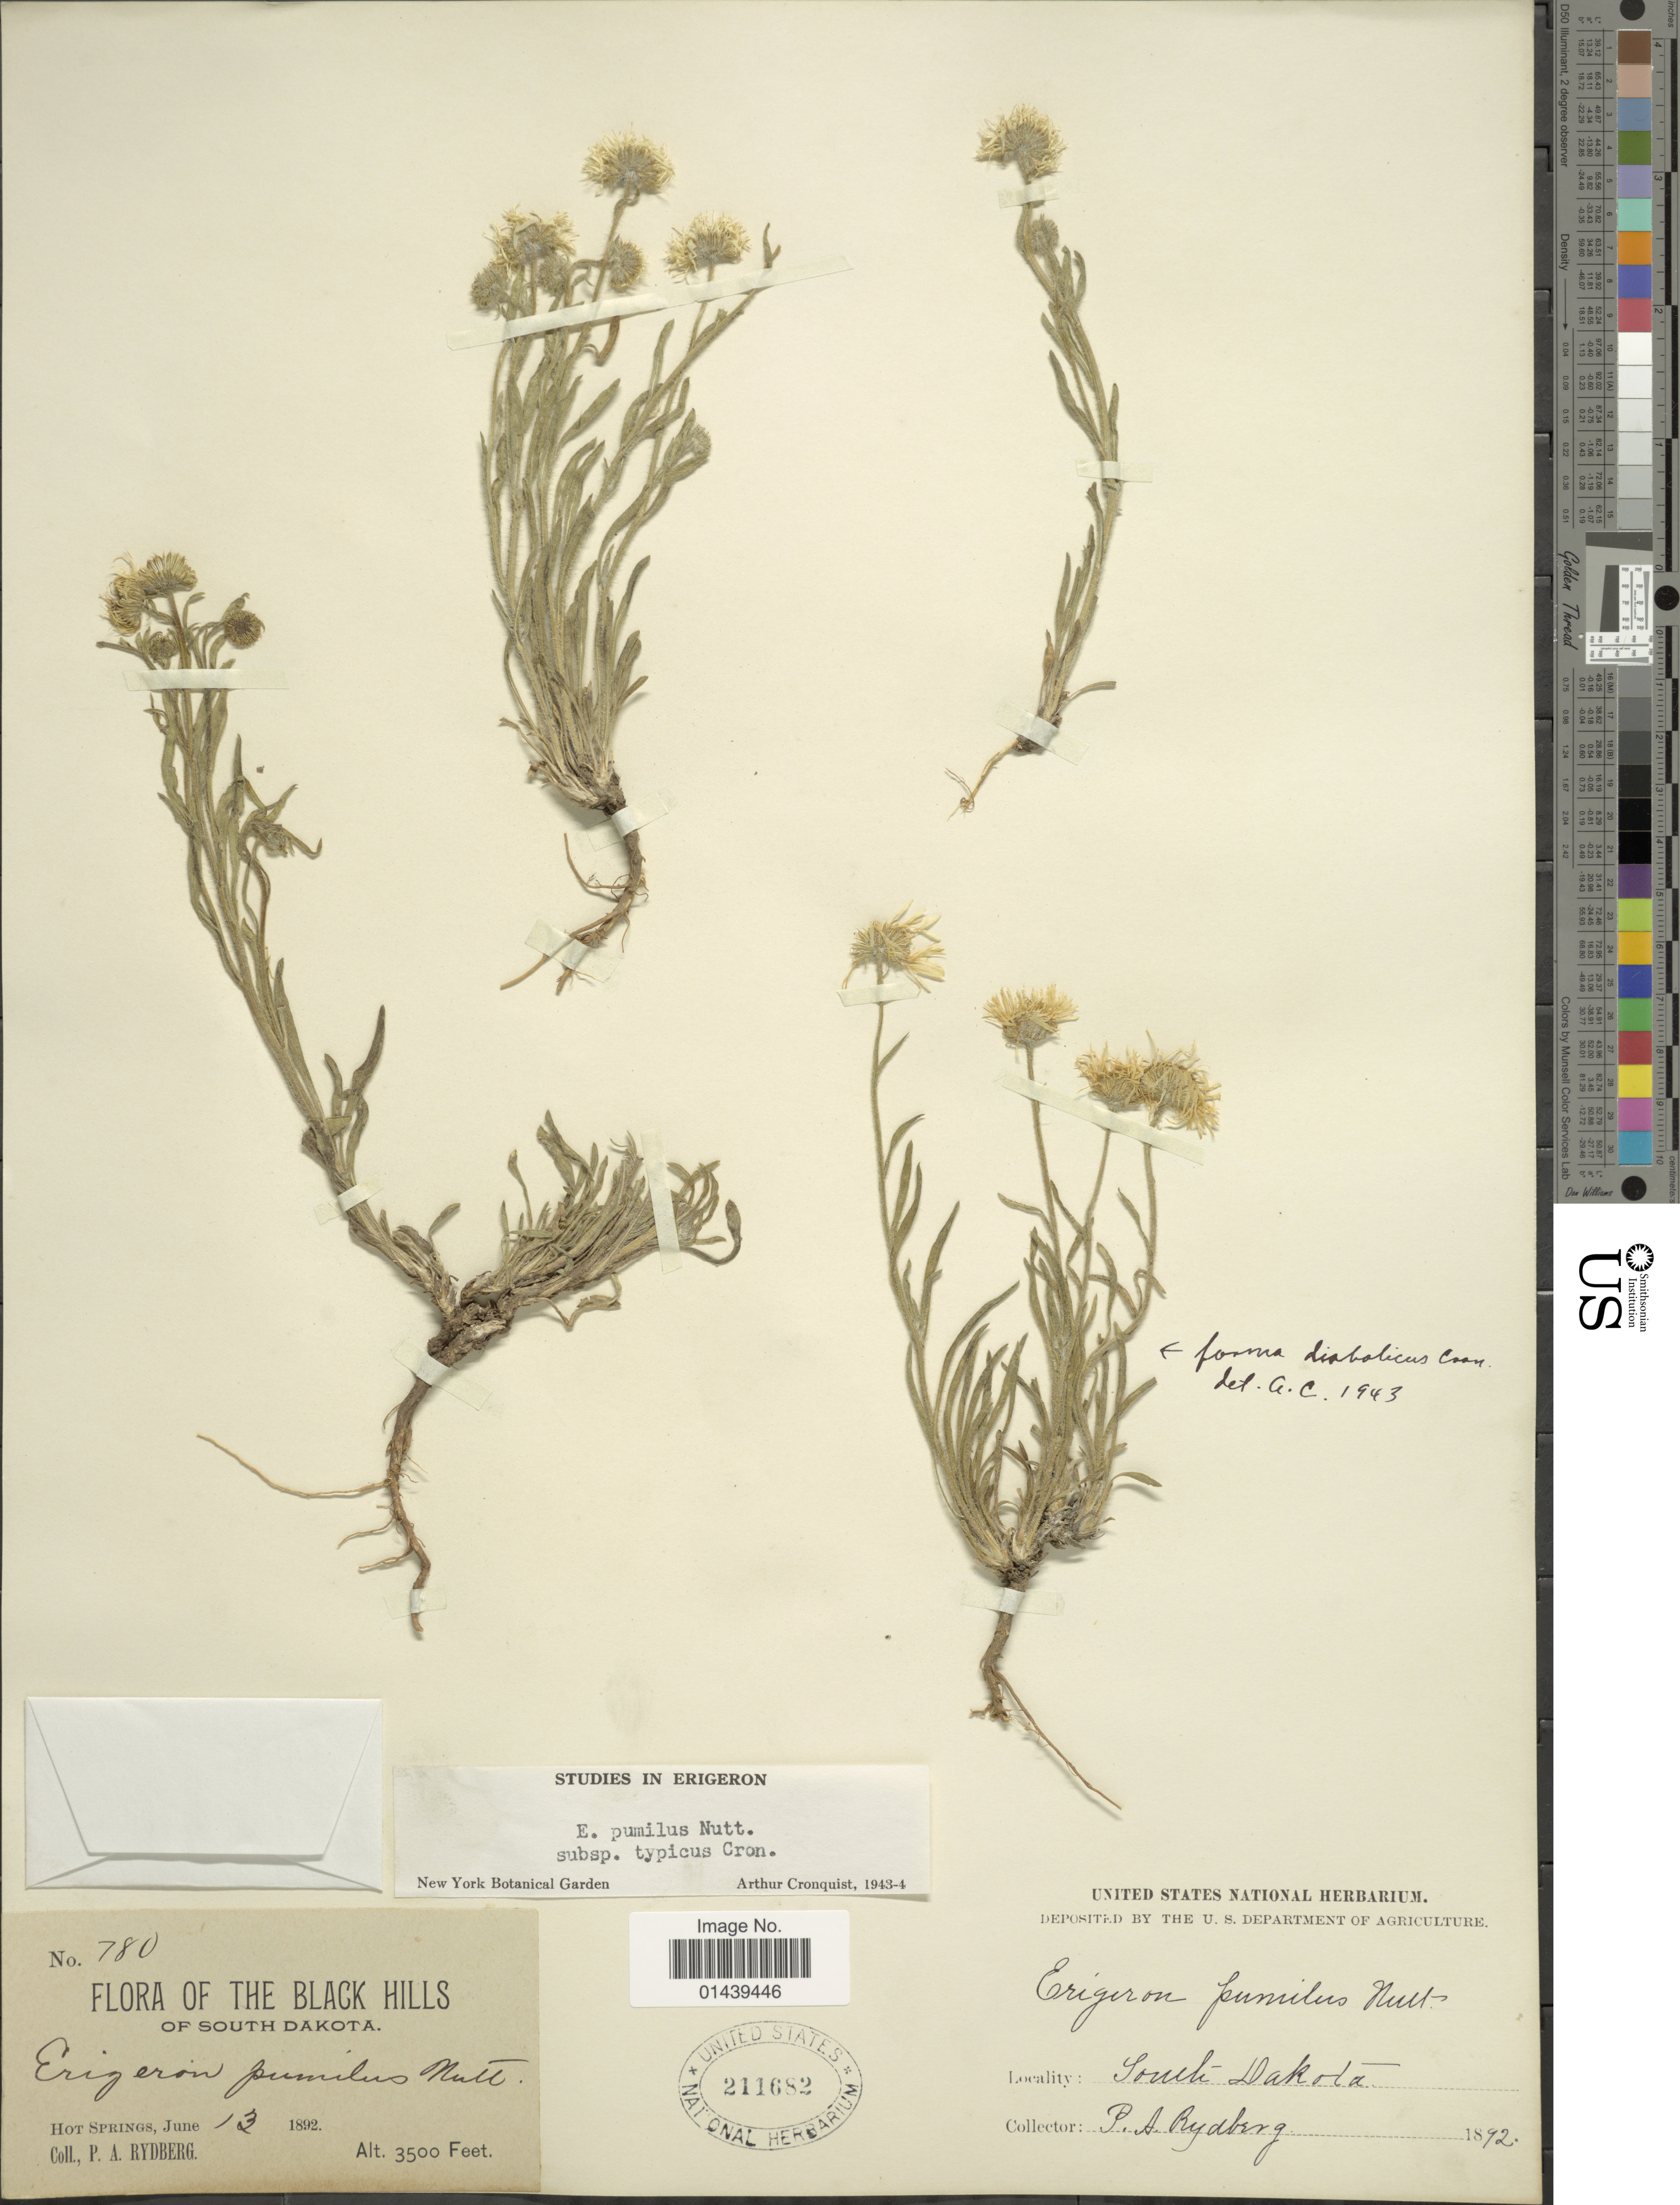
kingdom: Plantae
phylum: Tracheophyta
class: Magnoliopsida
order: Asterales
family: Asteraceae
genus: Erigeron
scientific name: Erigeron pumilus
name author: Nutt.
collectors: P. A. Rydberg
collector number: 780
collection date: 1892-06-13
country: United States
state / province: South Dakota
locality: Black Hills. Hot Springs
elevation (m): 1067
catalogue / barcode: US 211682